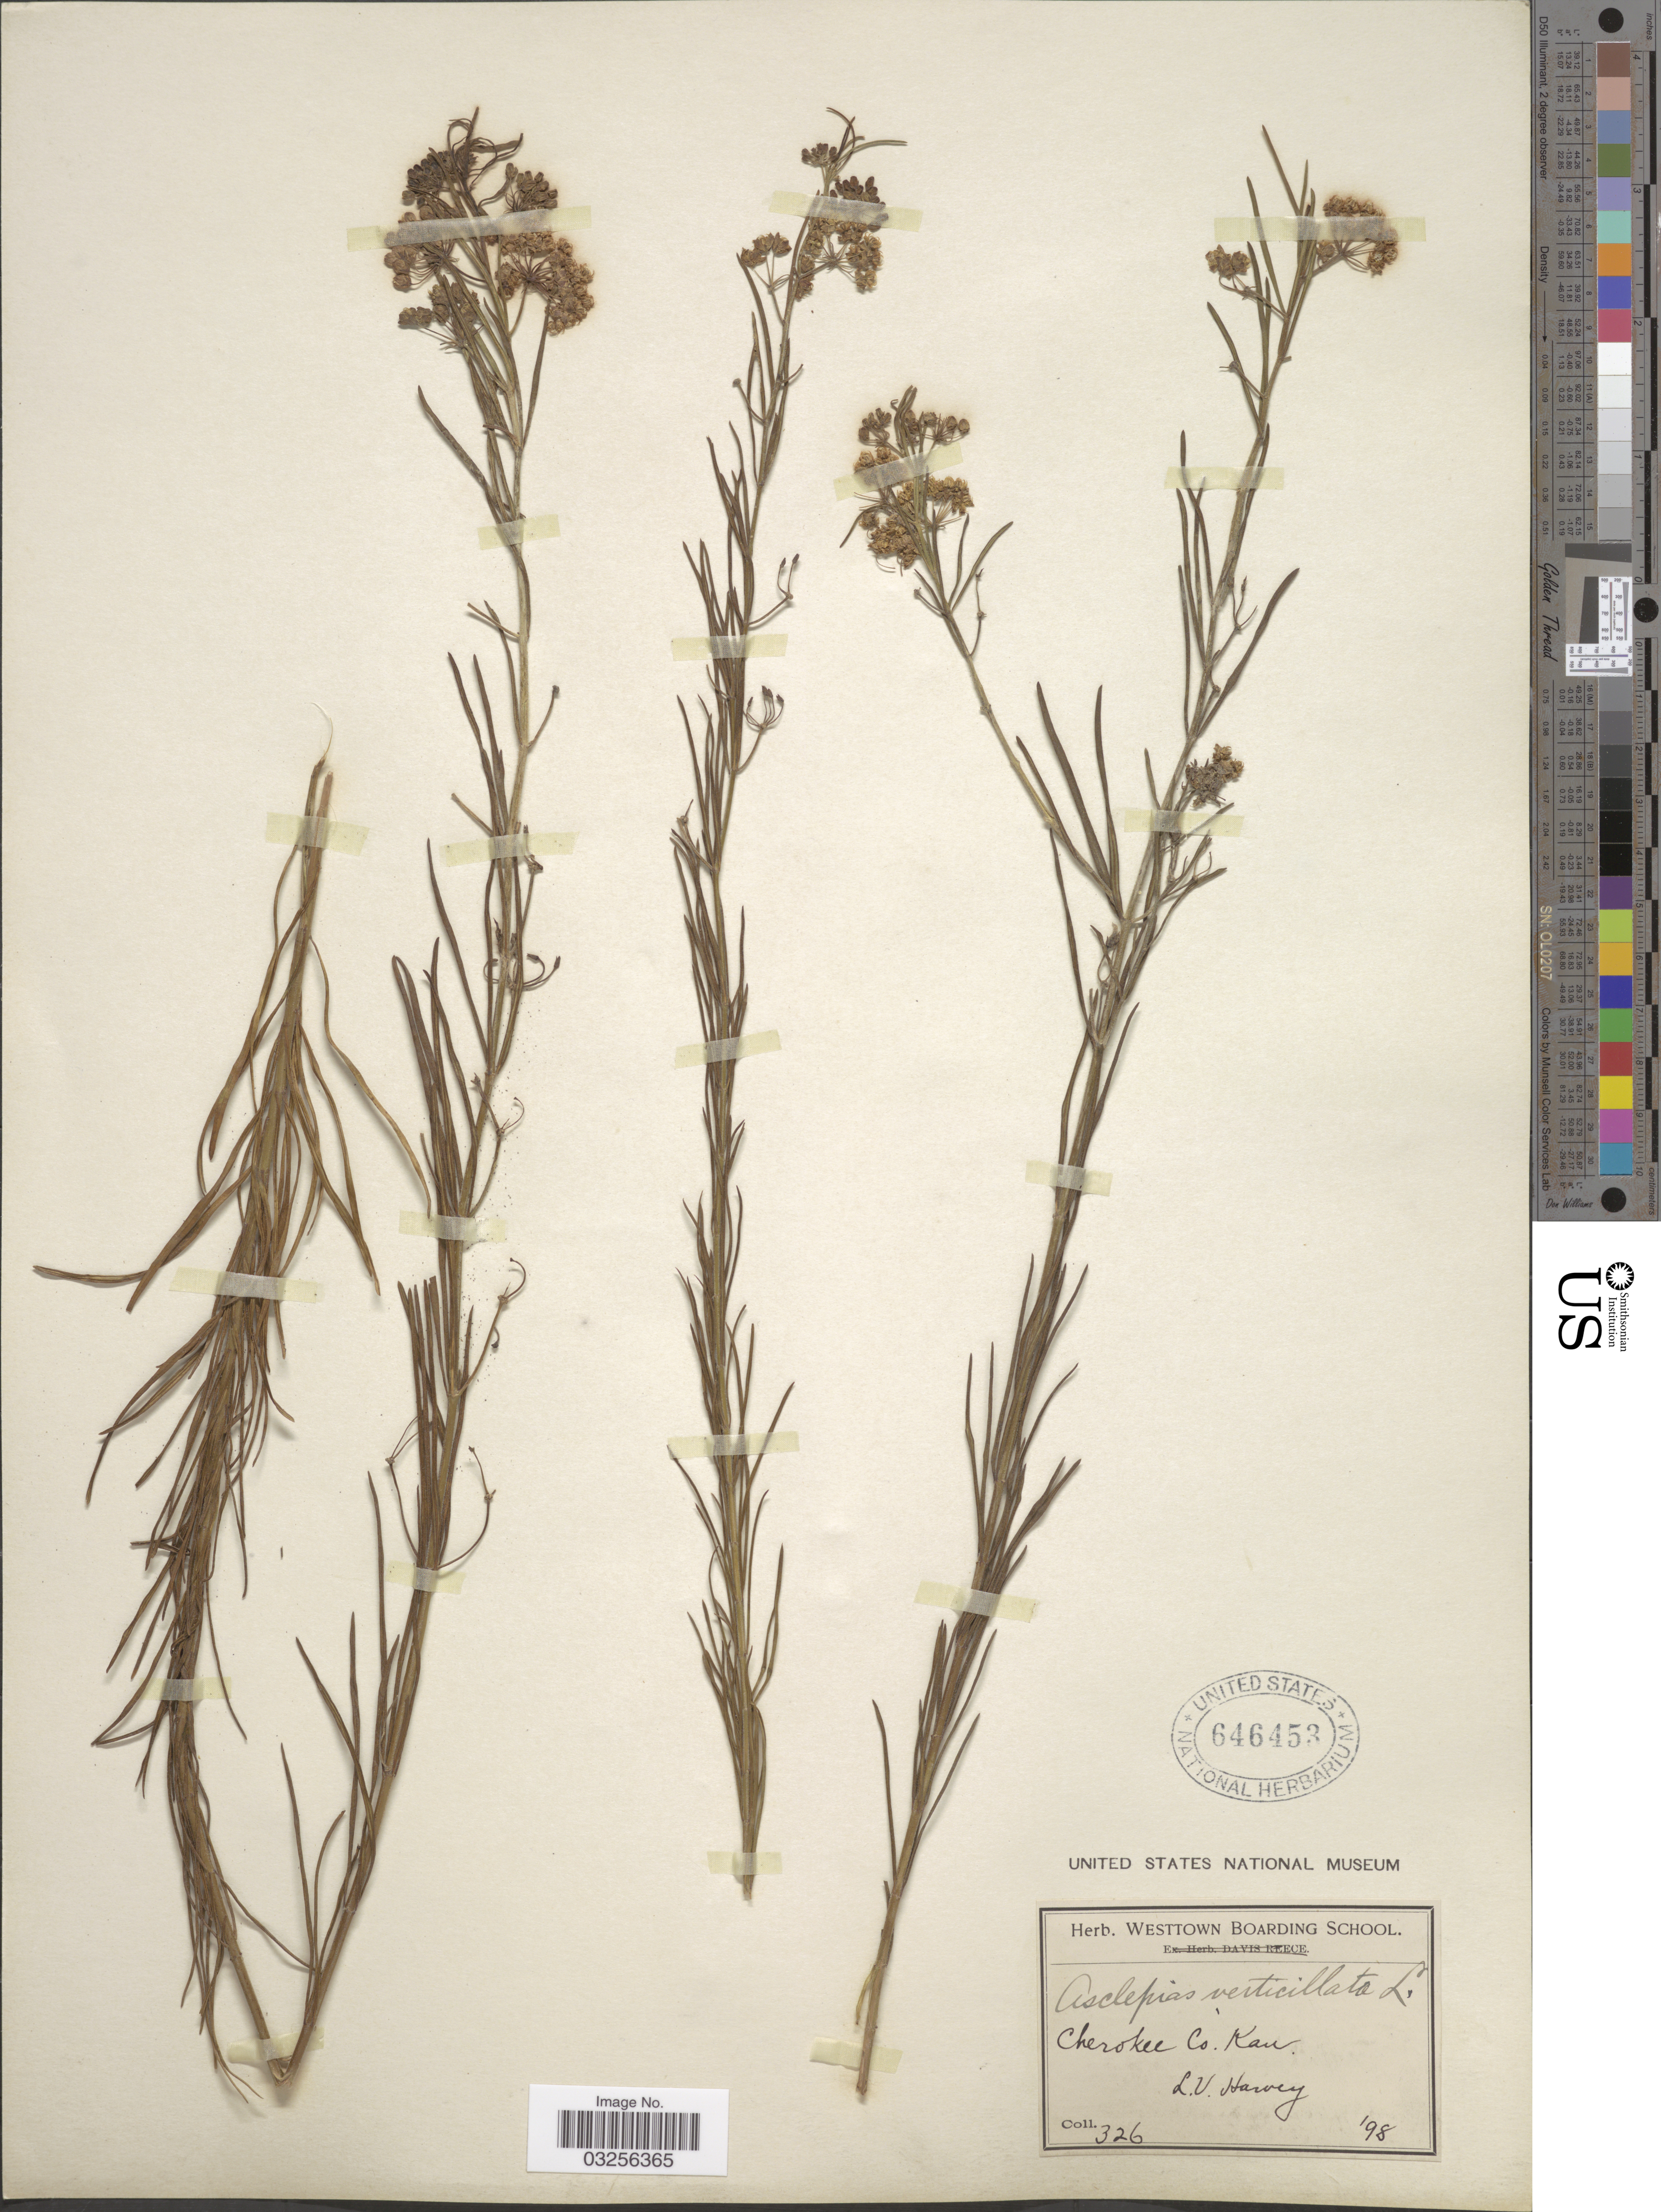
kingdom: Plantae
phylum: Tracheophyta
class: Magnoliopsida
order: Gentianales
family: Apocynaceae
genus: Asclepias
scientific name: Asclepias verticillata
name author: L.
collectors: ex Herb. Westtown Boarding School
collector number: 326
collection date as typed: Transcribed d/m/y: //98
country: United States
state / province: Kansas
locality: Cherokee Co. L.V. Harvey.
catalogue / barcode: US 646453